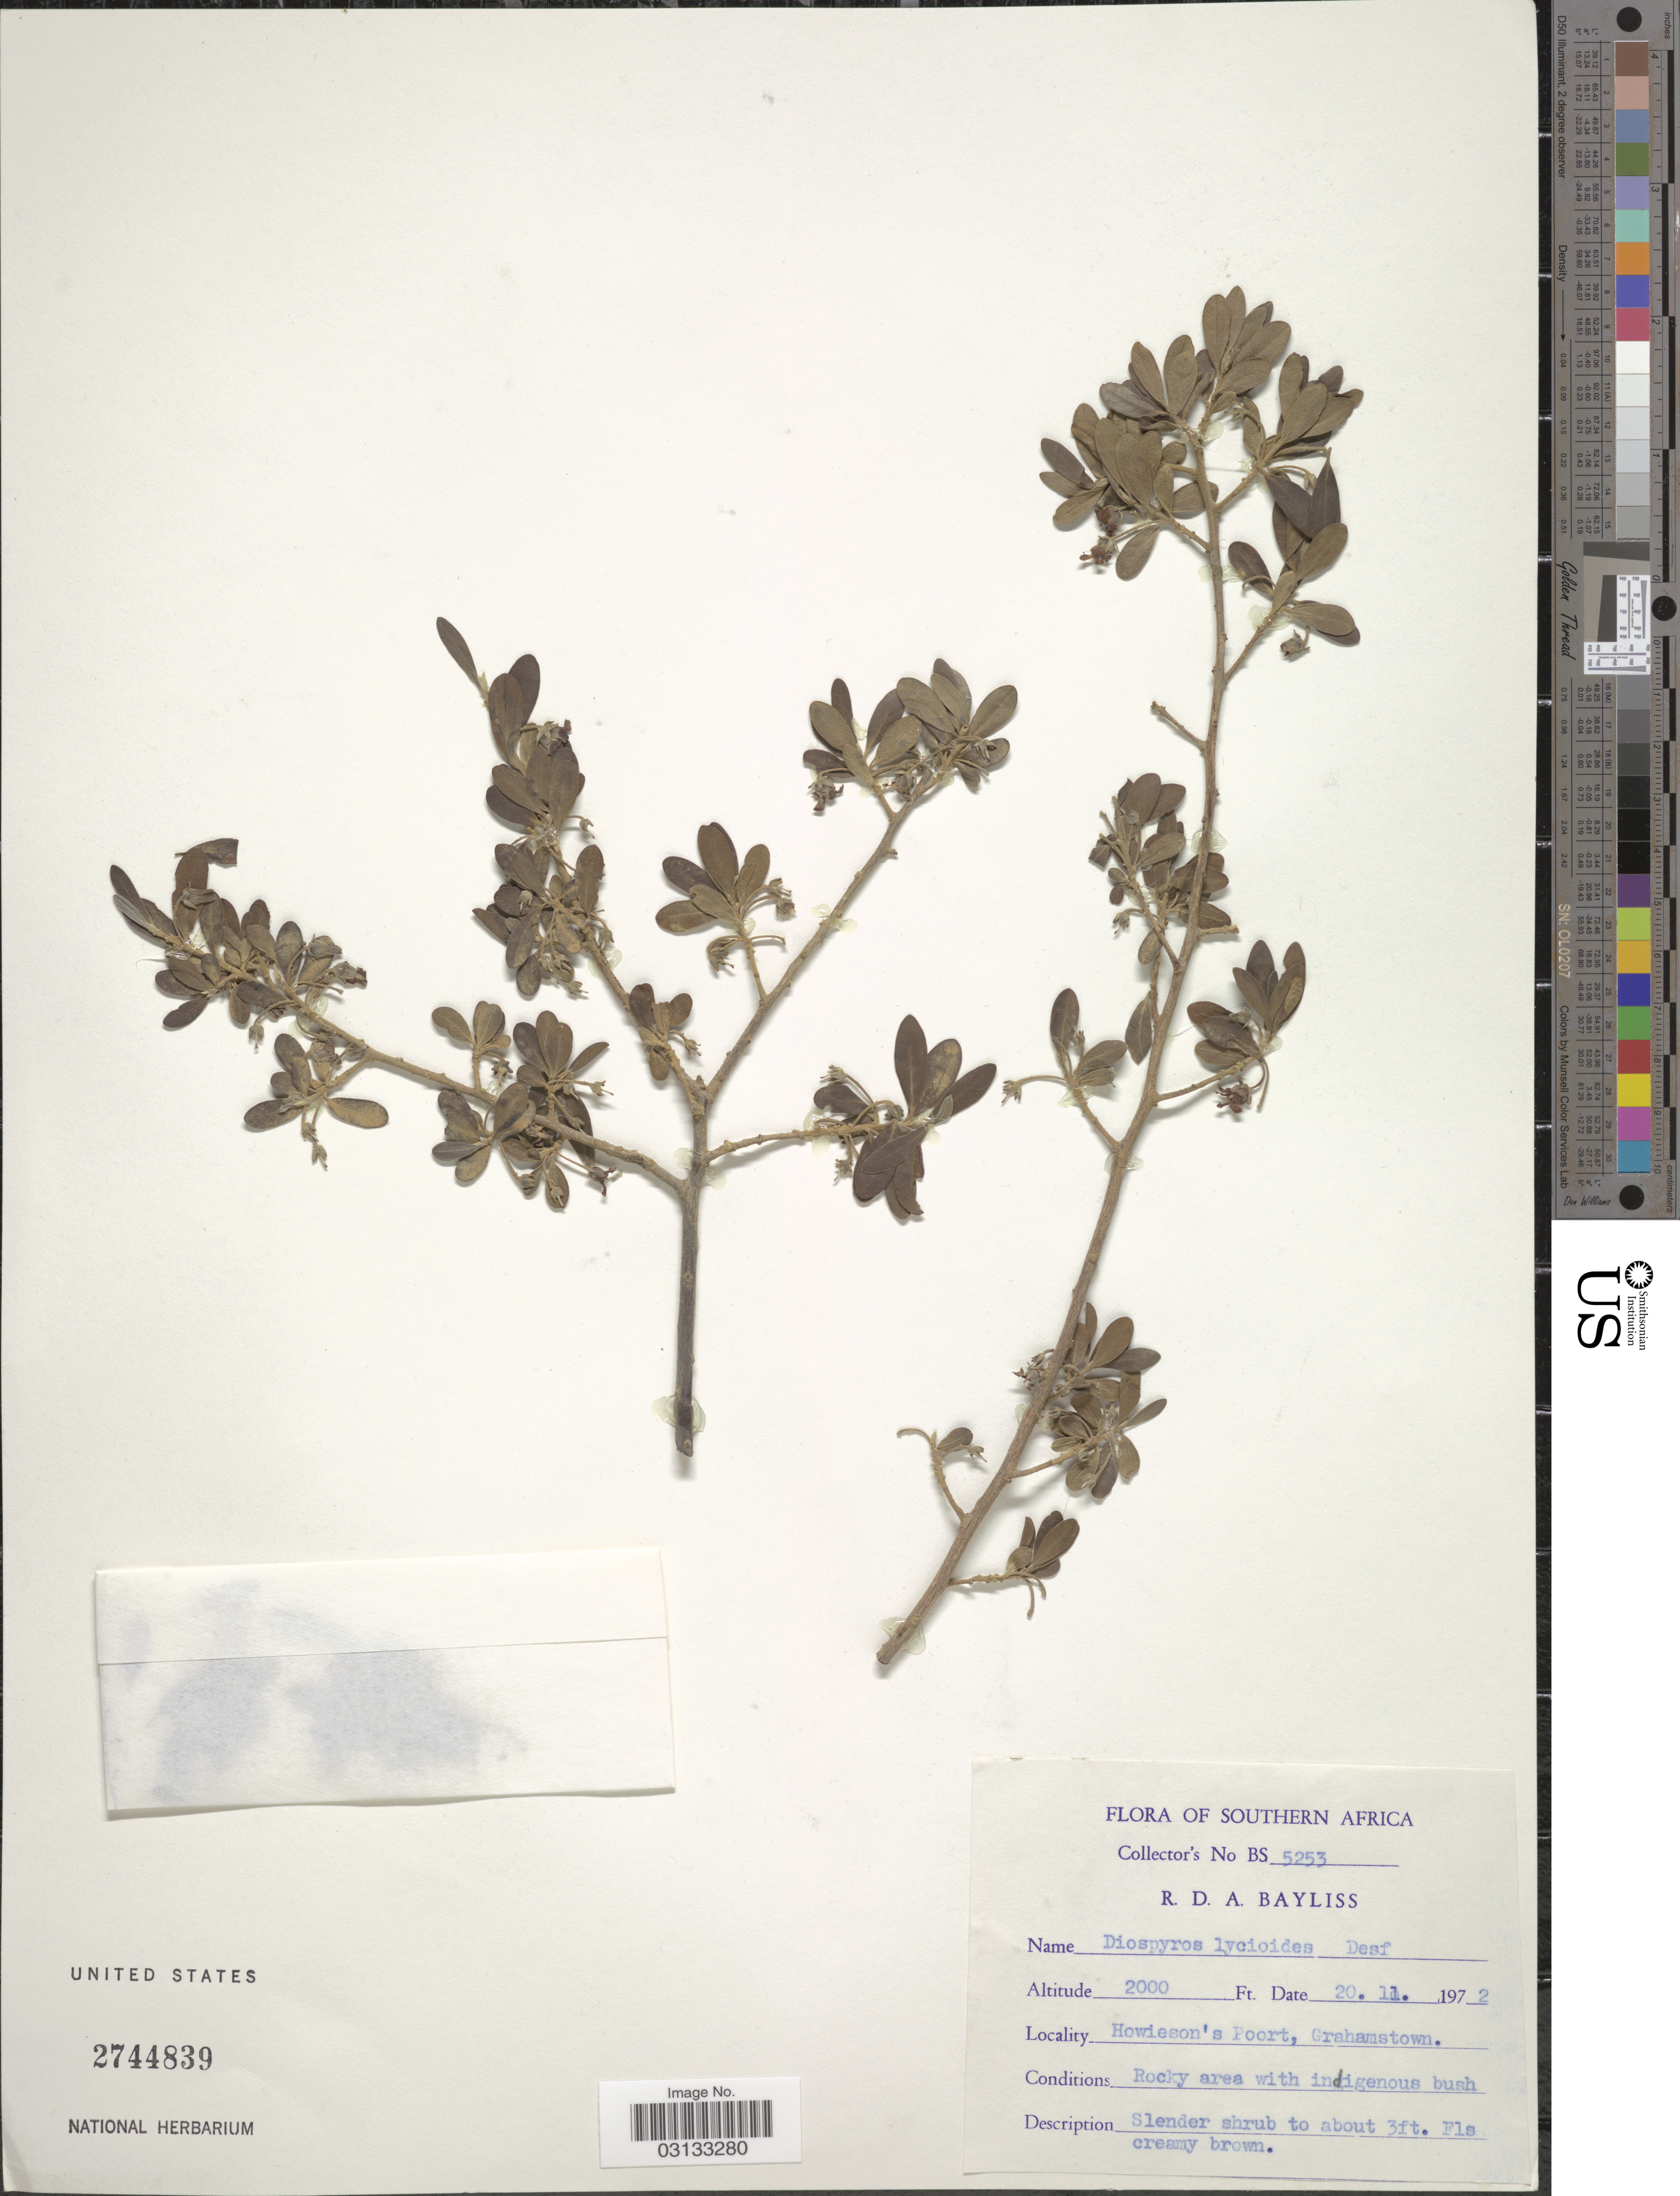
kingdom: Plantae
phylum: Tracheophyta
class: Magnoliopsida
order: Ericales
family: Ebenaceae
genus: Diospyros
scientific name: Diospyros lycioides subsp. lycioides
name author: Desf.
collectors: R. Bayliss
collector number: BS5253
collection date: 1972-11-20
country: South Africa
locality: Southern Africa, Howieson's Poort, Grahamstown.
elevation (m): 610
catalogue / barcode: US 2744839